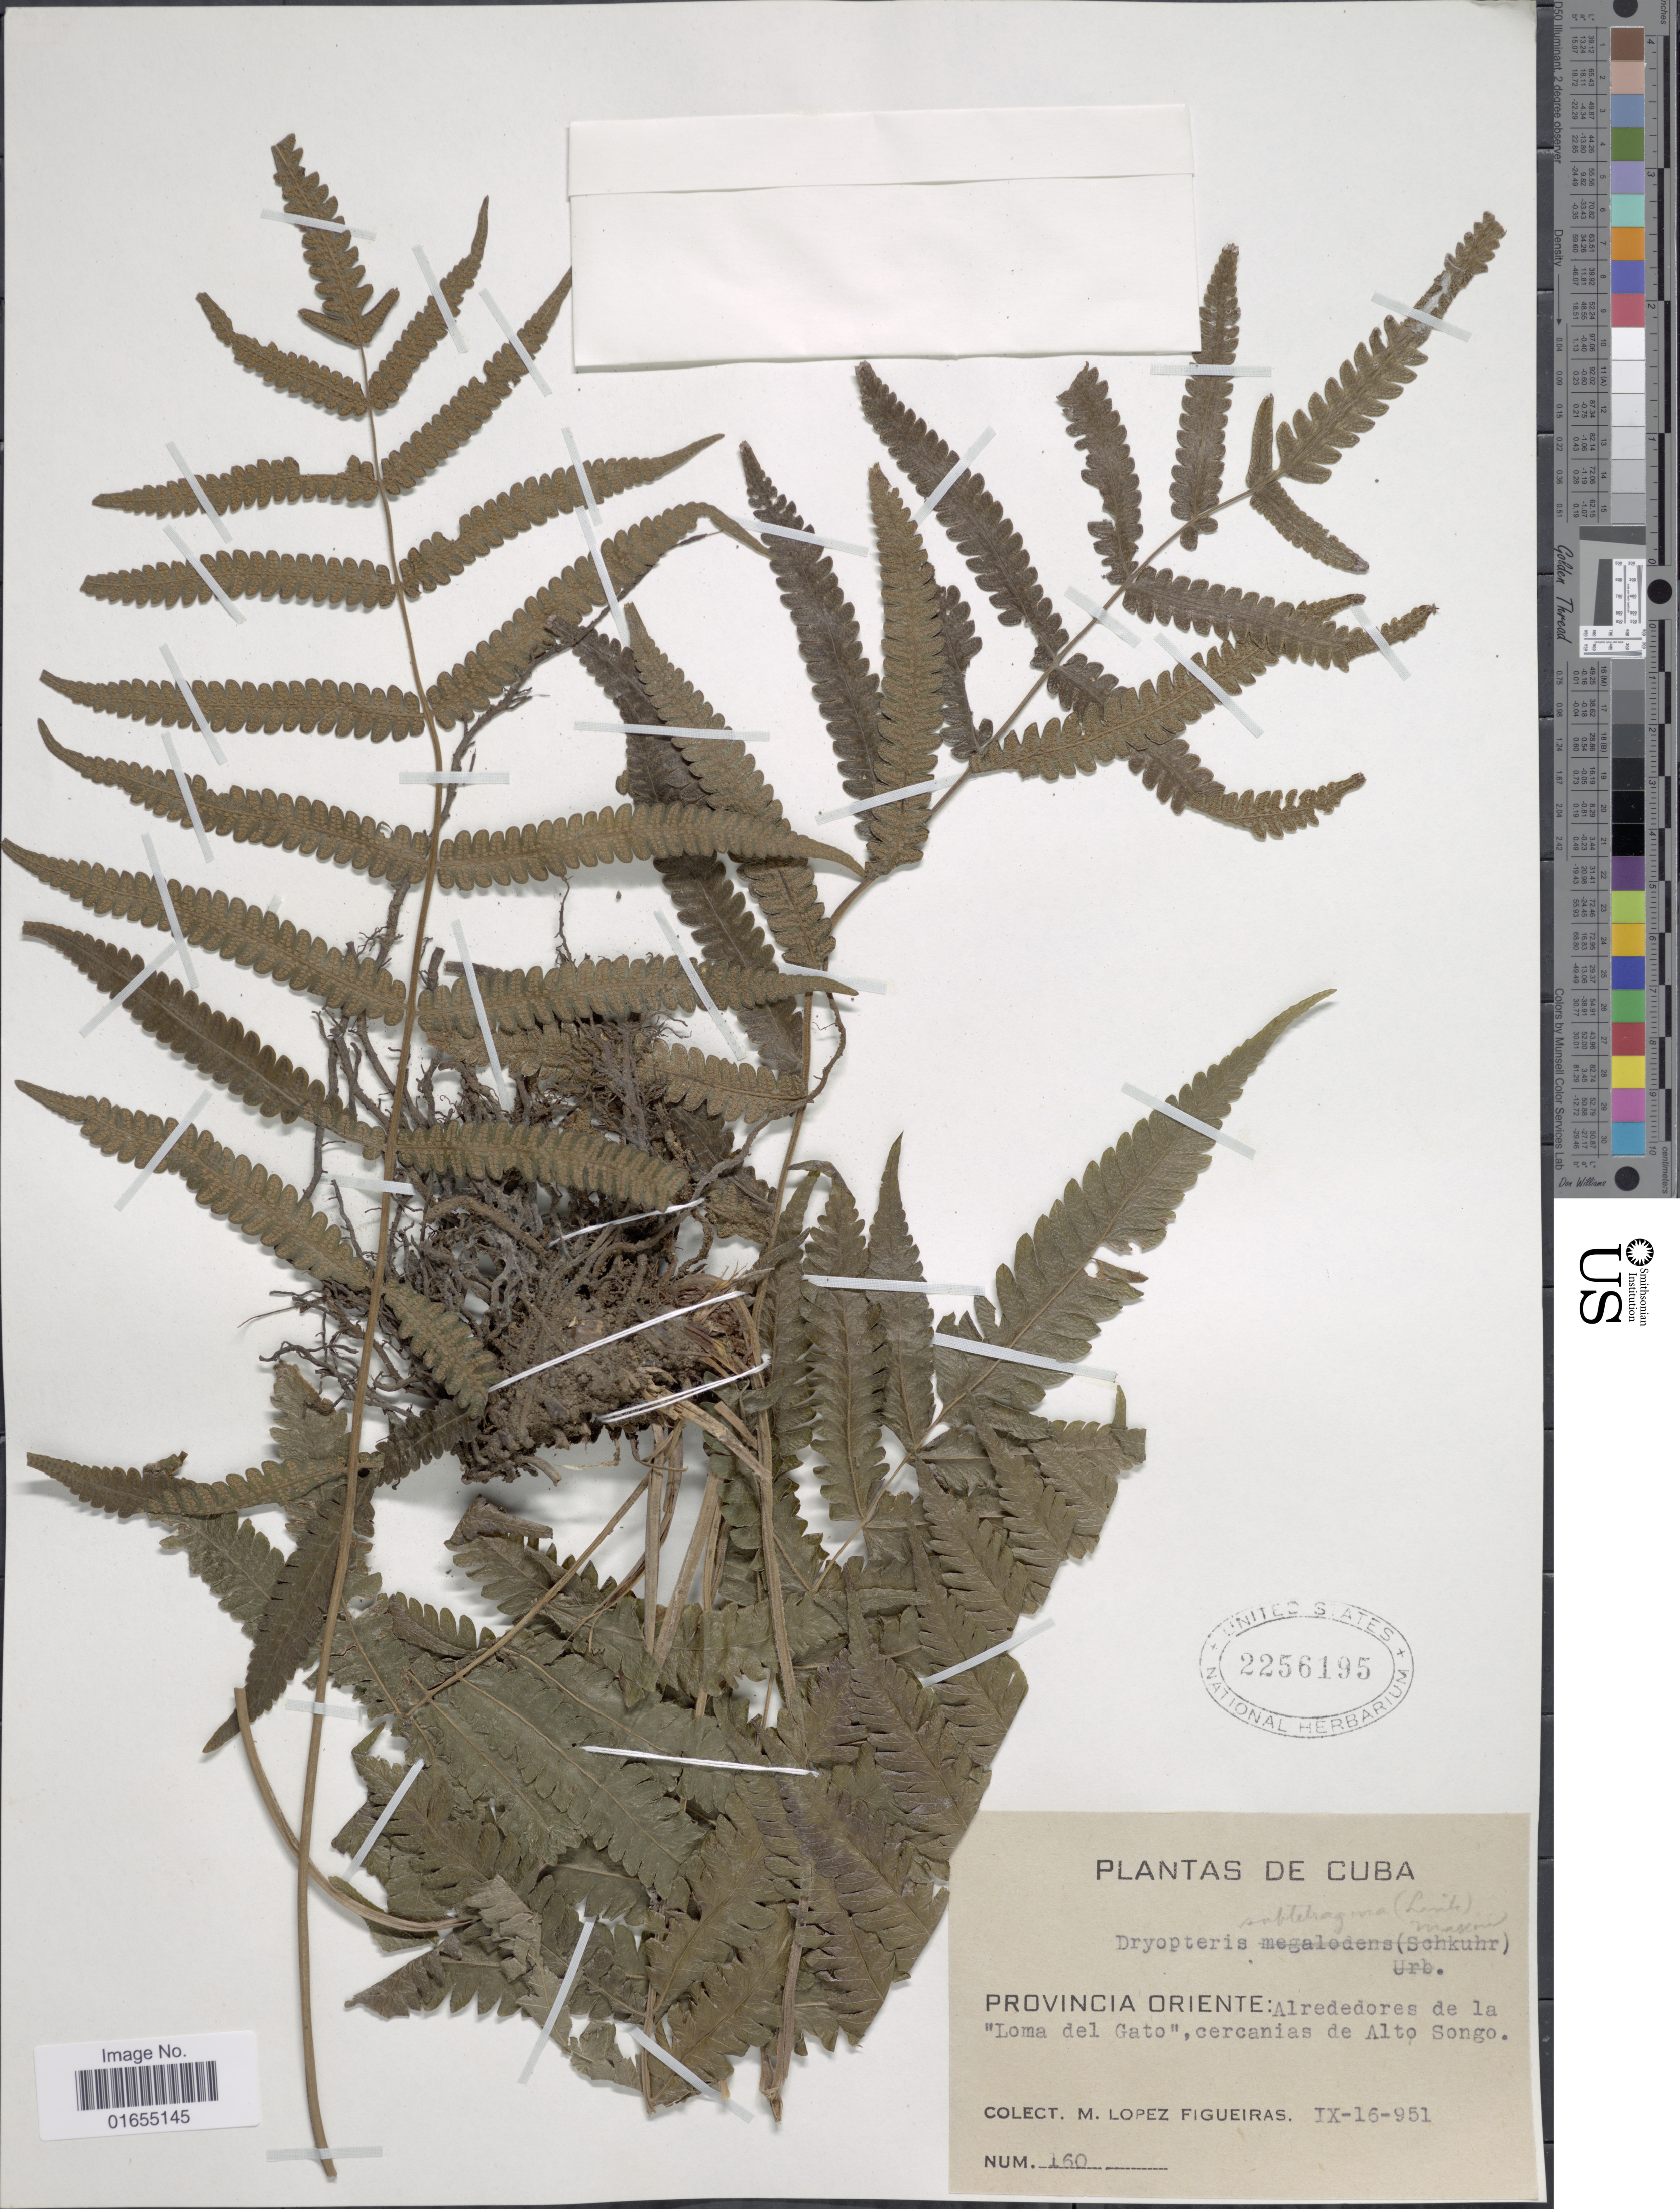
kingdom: Plantae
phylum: Tracheophyta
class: Polypodiopsida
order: Polypodiales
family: Thelypteridaceae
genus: Goniopteris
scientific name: Goniopteris subtetragona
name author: (Link) Vareschi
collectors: M. López Figueiras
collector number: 160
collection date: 1951-09-16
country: Cuba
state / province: Oriente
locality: Alrededores de la "Loma del Gato" , cercanias de Alto Songo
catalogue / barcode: US 2256195